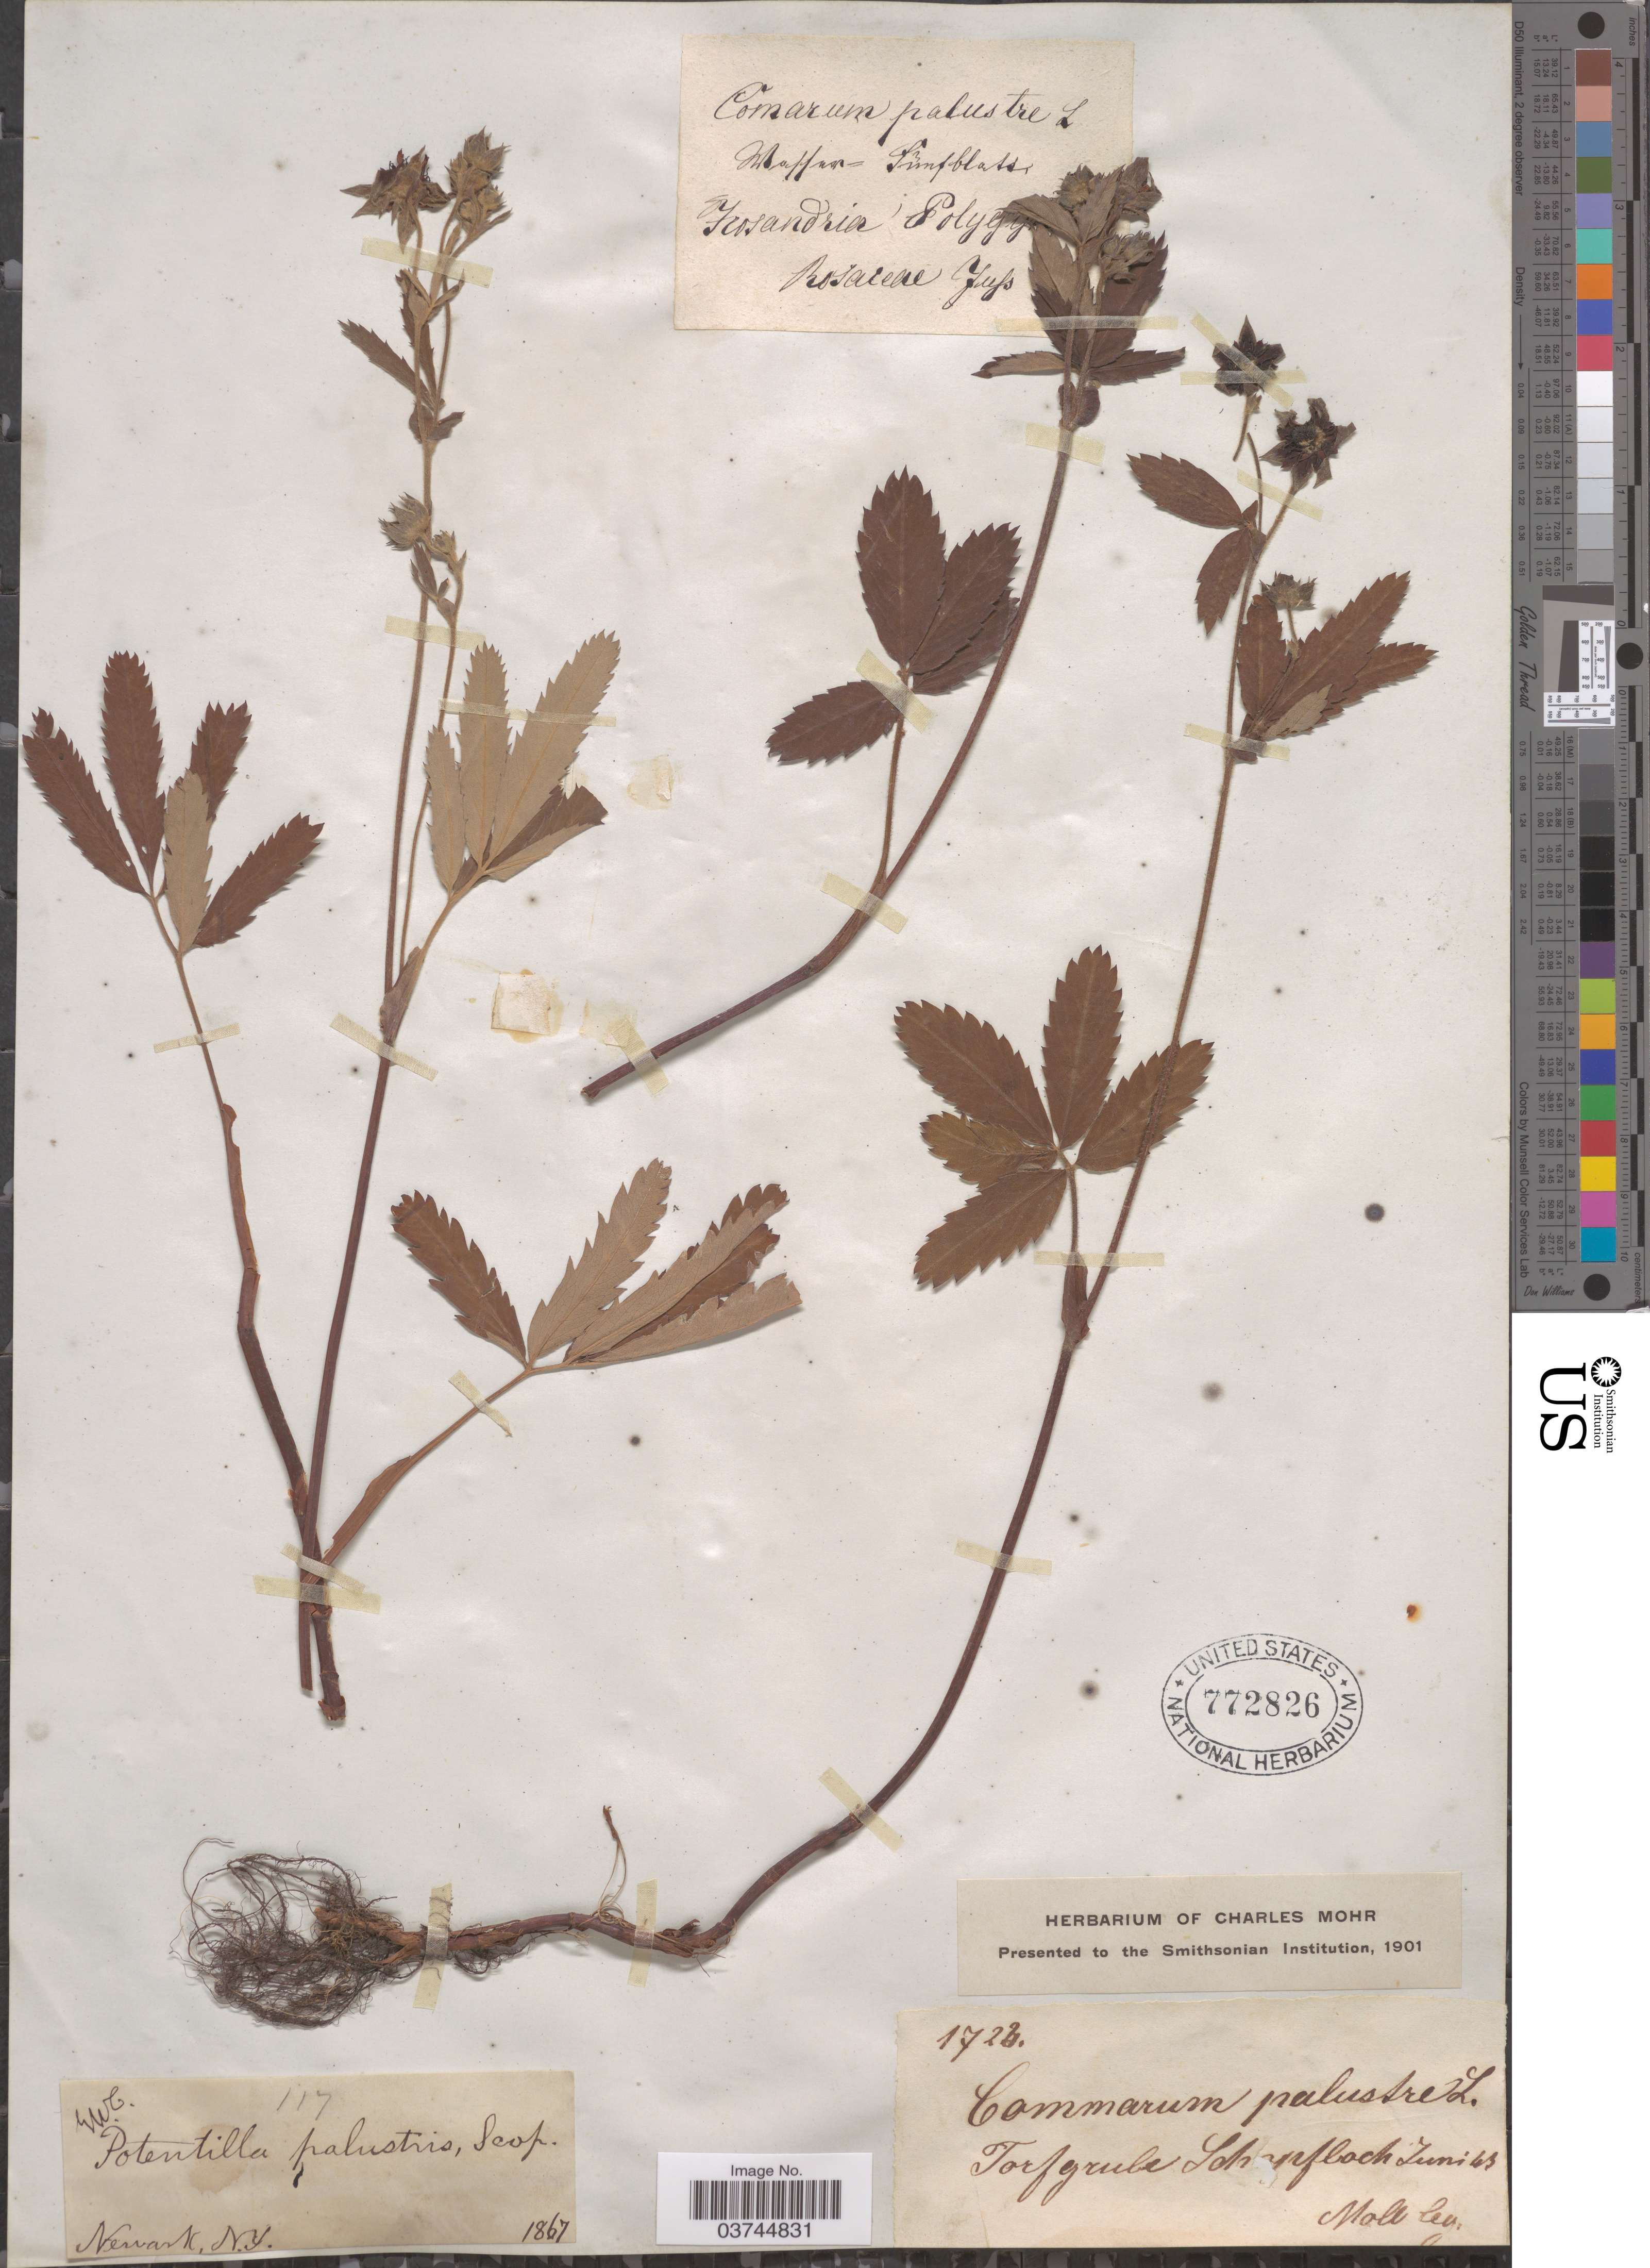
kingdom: Plantae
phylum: Tracheophyta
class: Magnoliopsida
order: Rosales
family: Rosaceae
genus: Comarum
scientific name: Comarum palustre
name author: L.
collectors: J. Ball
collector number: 1723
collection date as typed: Transcribed d/m/y: /6/43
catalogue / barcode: US 772826